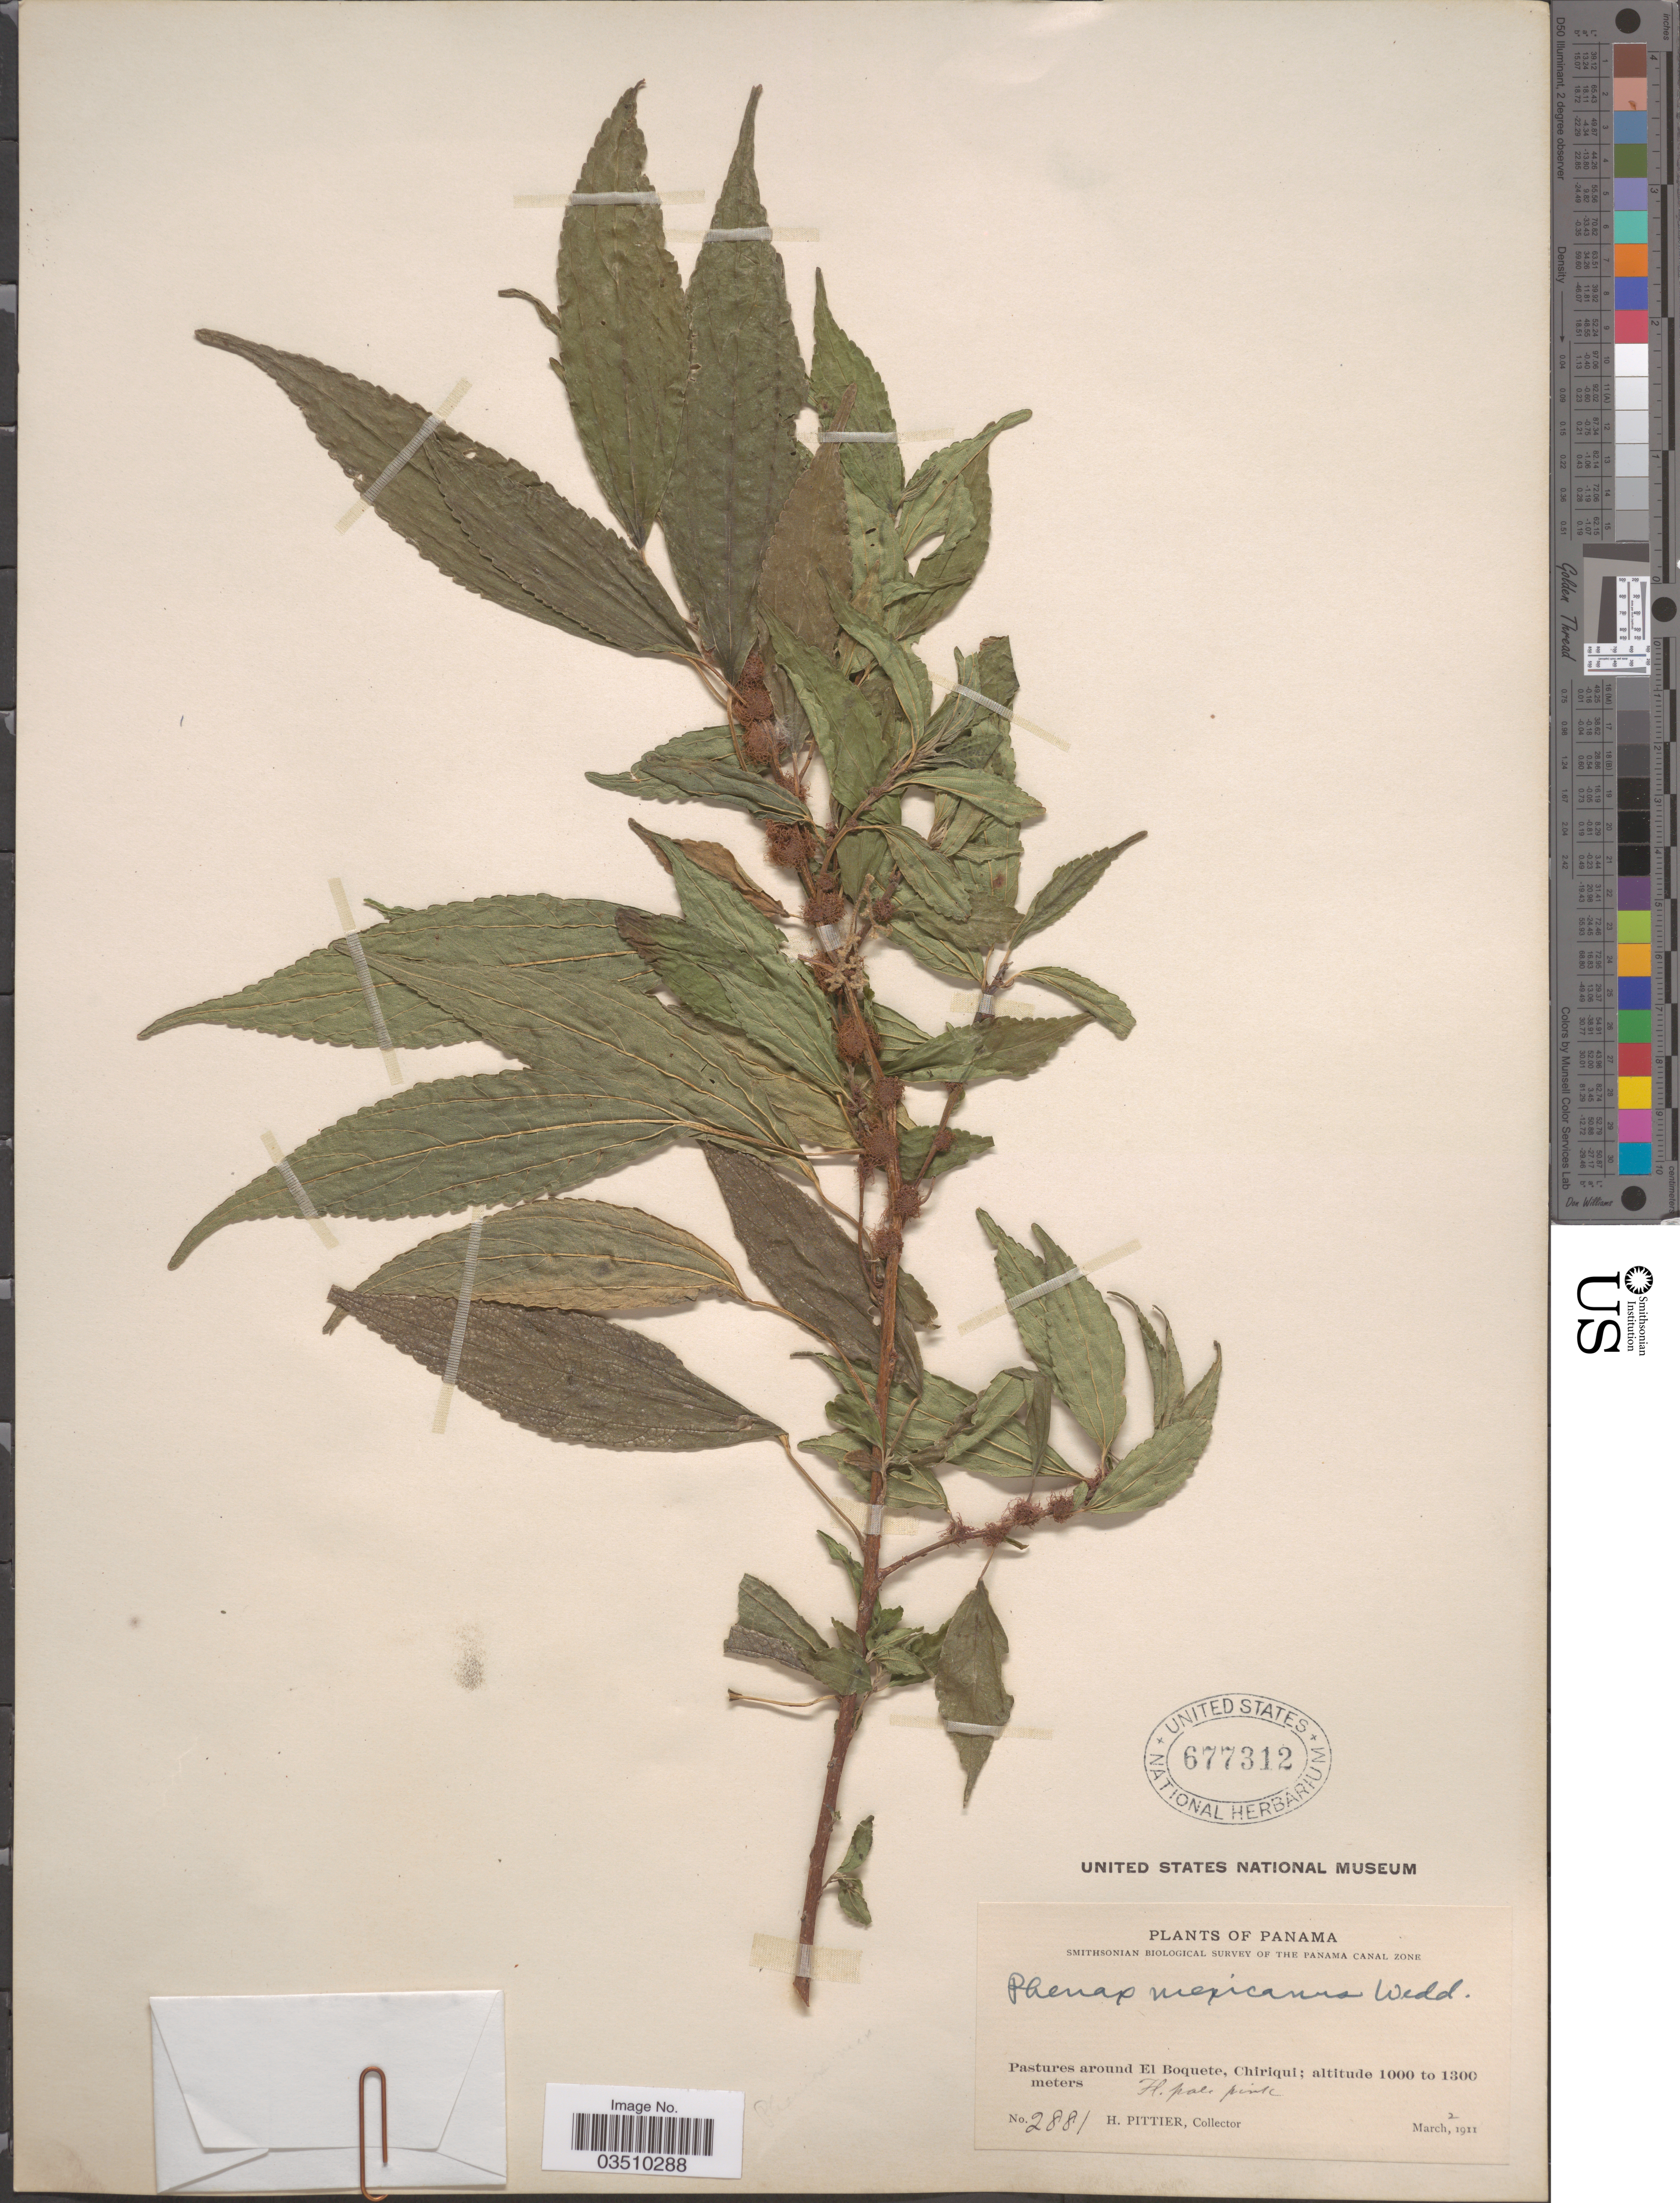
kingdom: Plantae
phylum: Tracheophyta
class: Magnoliopsida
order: Rosales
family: Urticaceae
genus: Phenax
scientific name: Phenax mexicanus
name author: Wedd.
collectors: H. F. Pittier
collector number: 2881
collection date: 1911-03-02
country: Panama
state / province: Chiriqui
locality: Pastures around El Boquete.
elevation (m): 1000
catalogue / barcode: US 677312